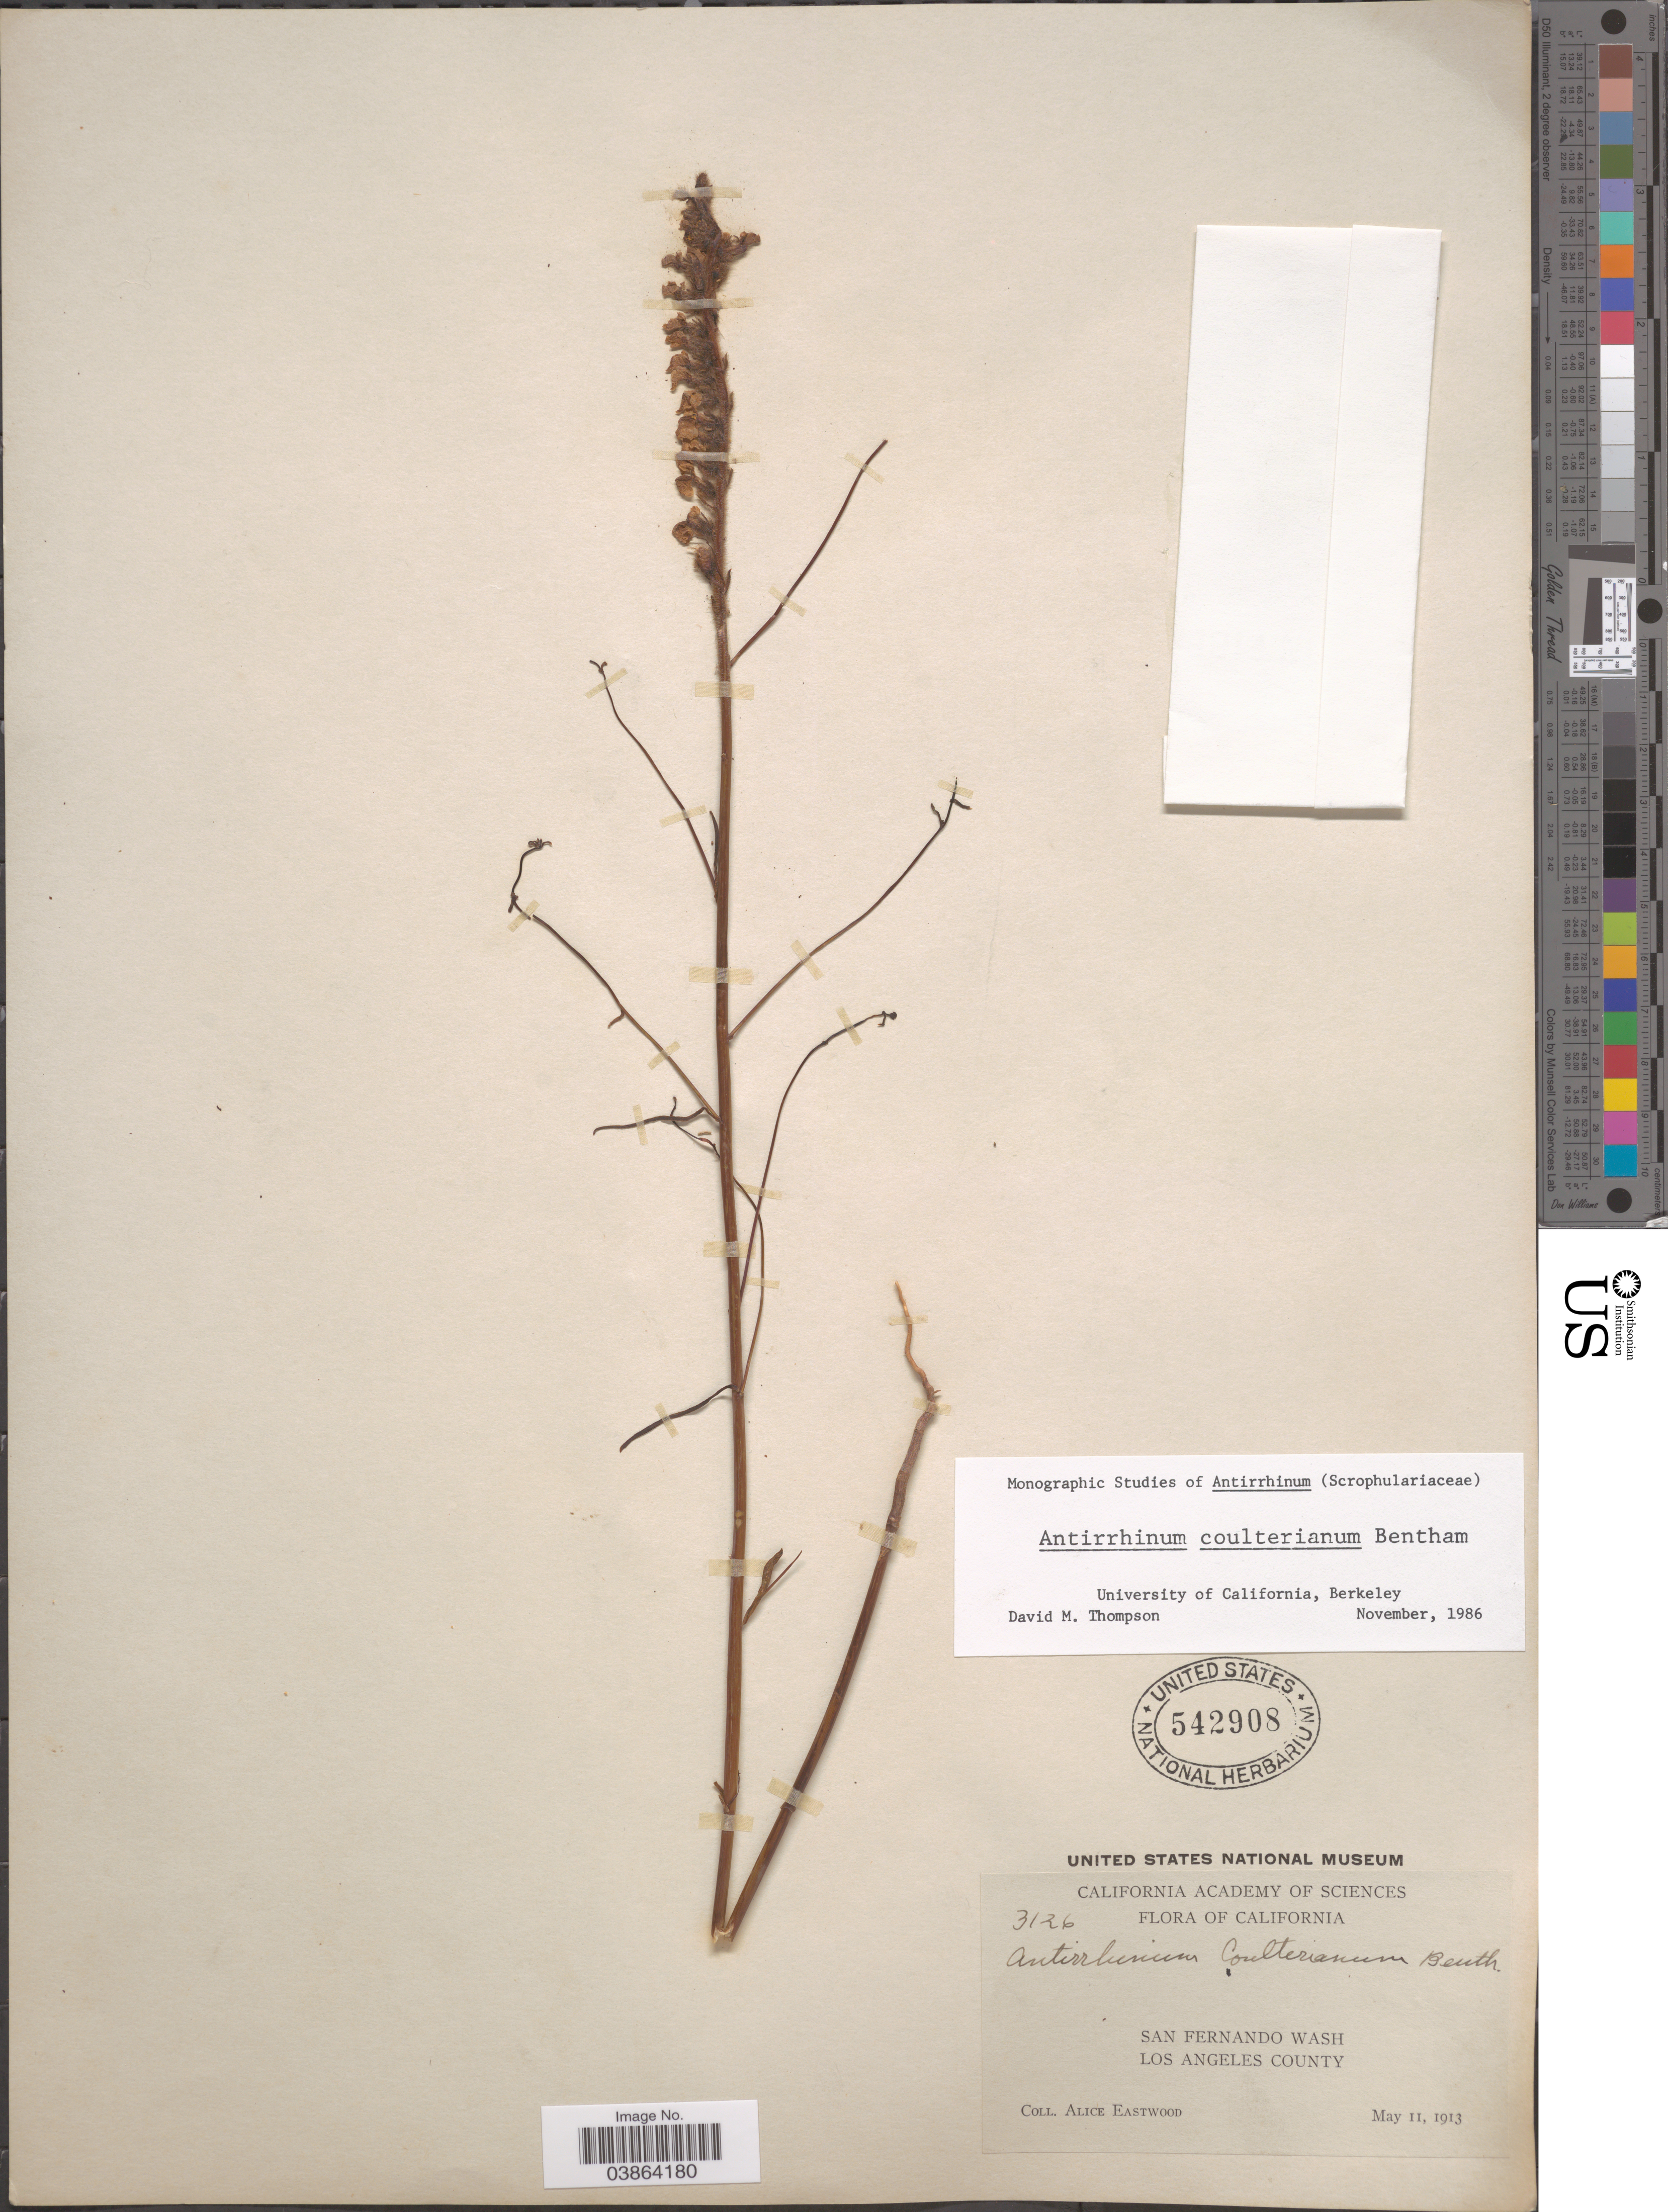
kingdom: Plantae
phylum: Tracheophyta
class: Magnoliopsida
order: Lamiales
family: Plantaginaceae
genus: Sairocarpus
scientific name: Sairocarpus coulterianus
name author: (Benth.) D.A. Sutton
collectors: A. Eastwood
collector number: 3126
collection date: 1913-05-11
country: United States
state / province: California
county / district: Los Angeles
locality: San Fernando Wash, Los Angeles County.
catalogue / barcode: US 542908